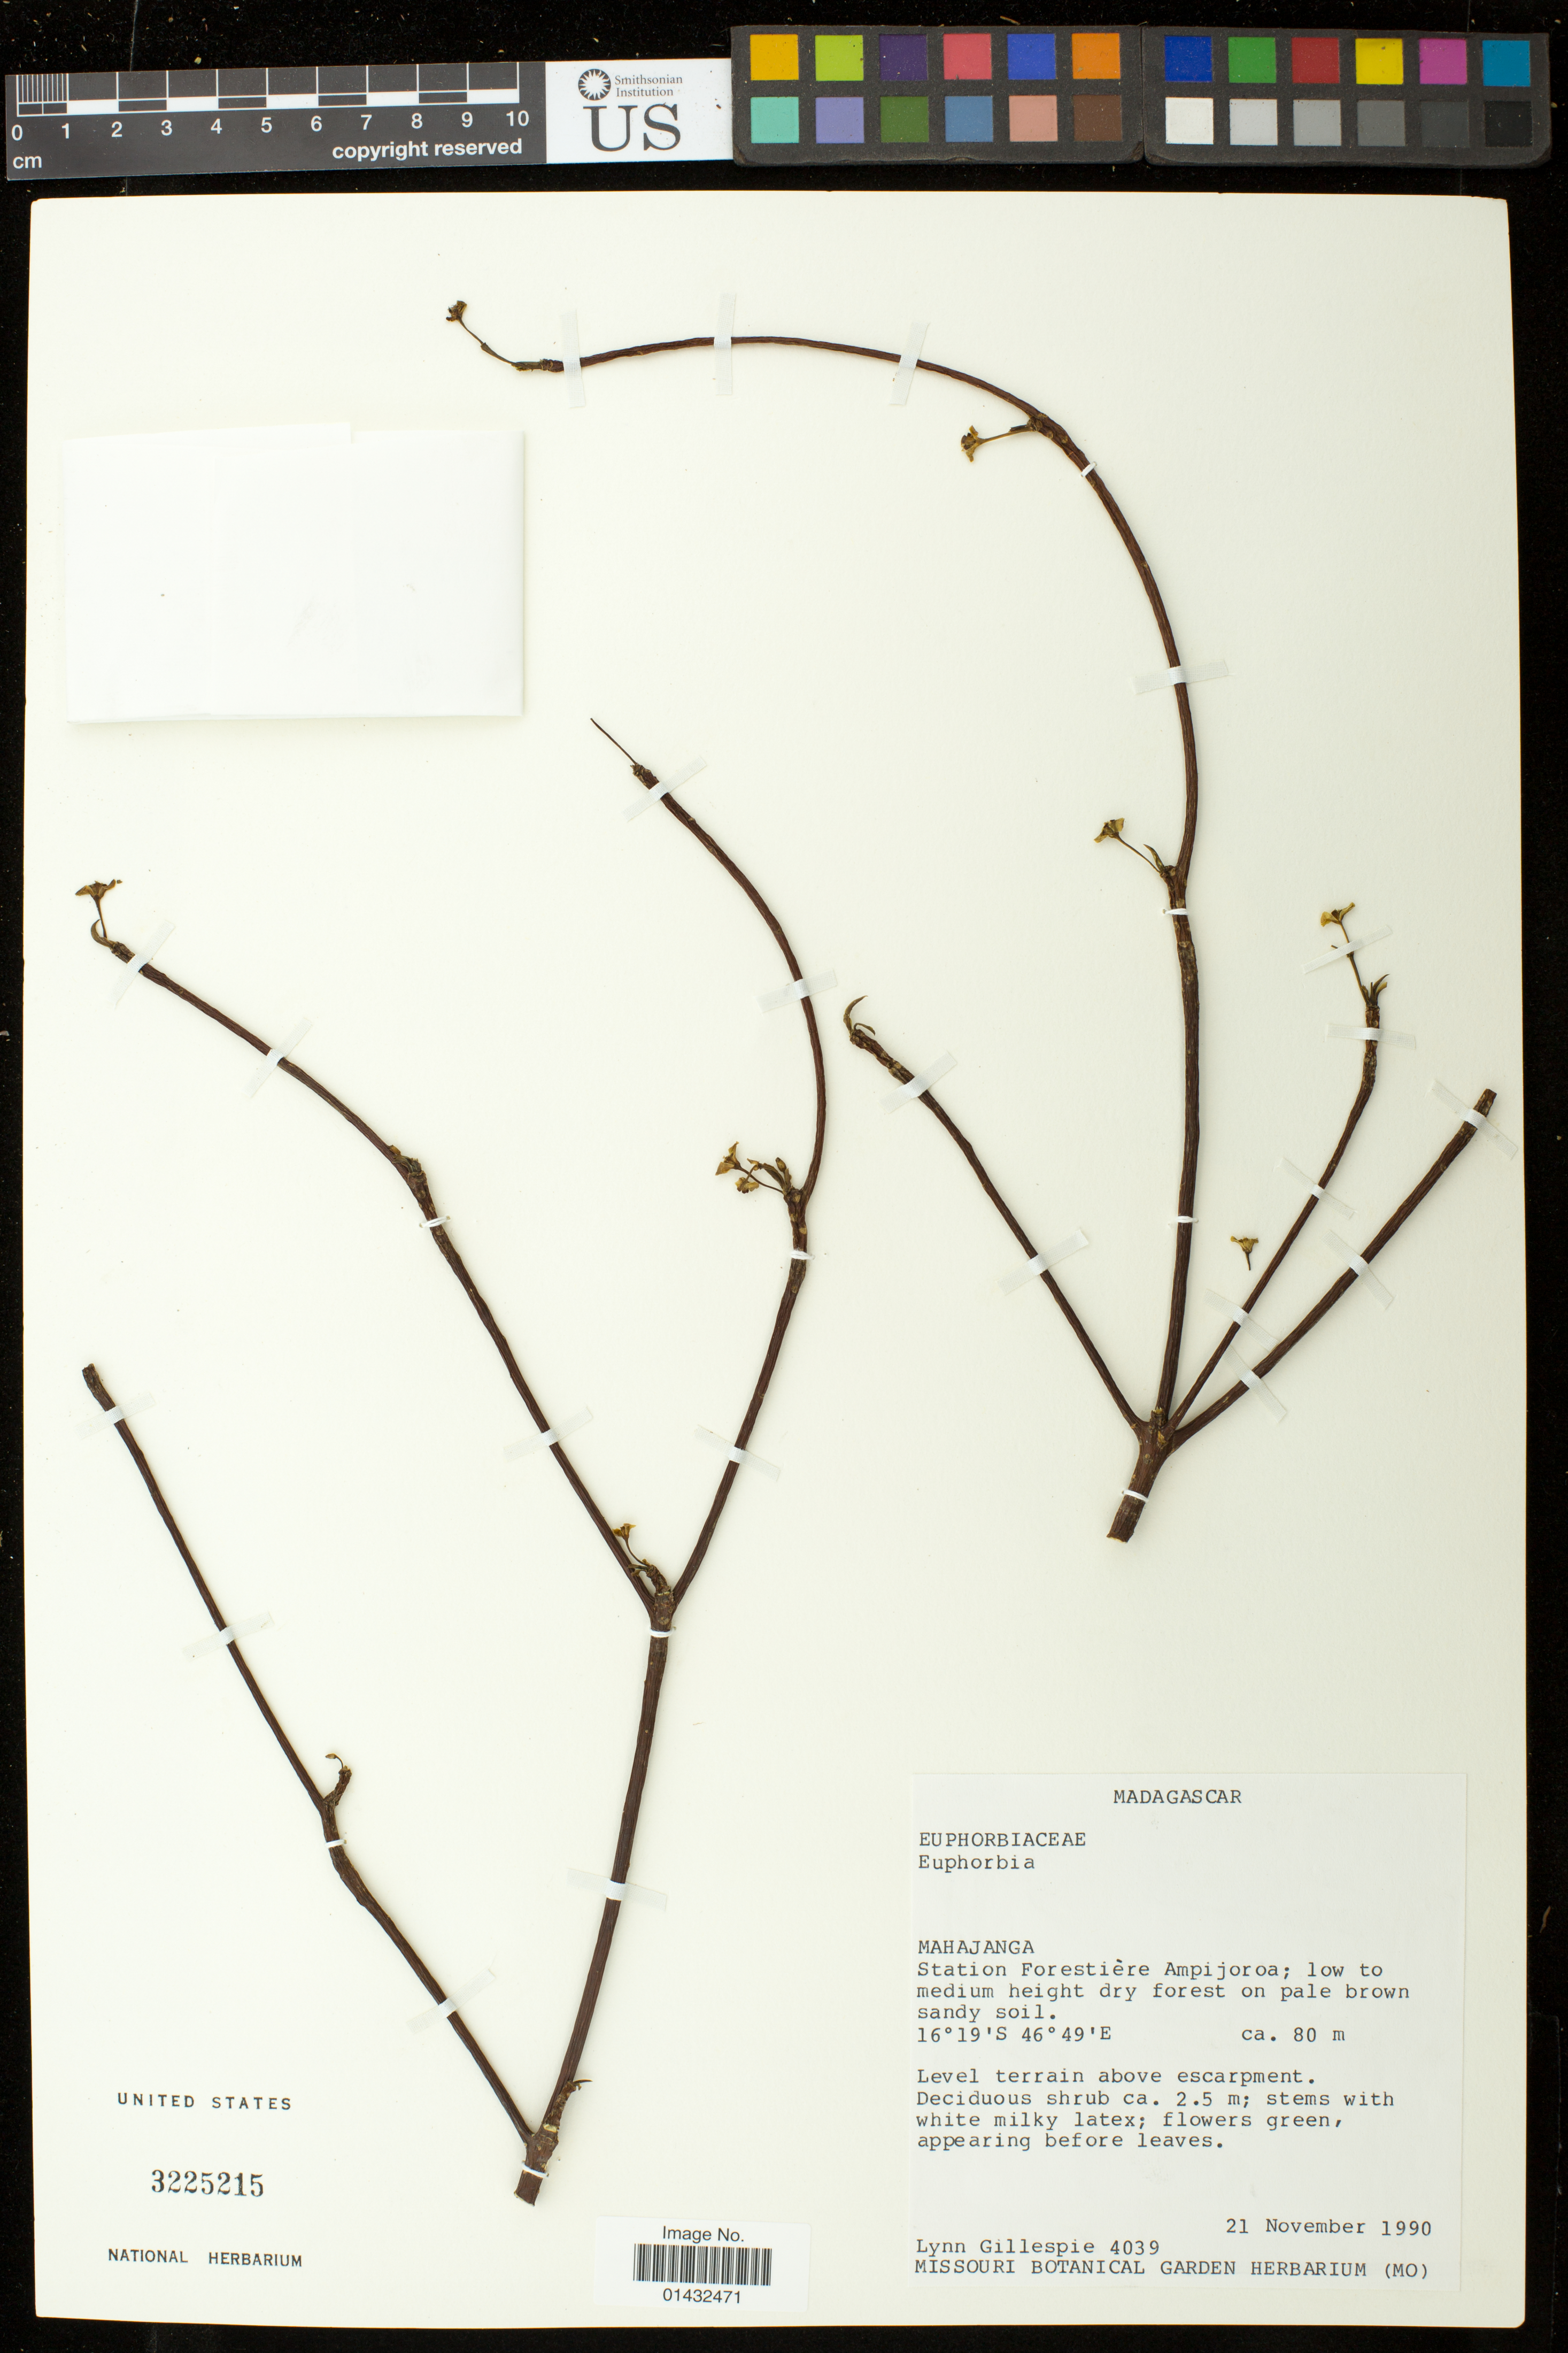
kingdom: Plantae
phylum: Tracheophyta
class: Magnoliopsida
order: Malpighiales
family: Euphorbiaceae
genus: Euphorbia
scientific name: Euphorbia sp.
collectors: L. J. Gillespie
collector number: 4039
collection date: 1990-11-21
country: Madagascar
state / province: Boeny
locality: Mahajanga; Station Forestière Ampijoroa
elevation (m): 80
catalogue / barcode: US 3225215